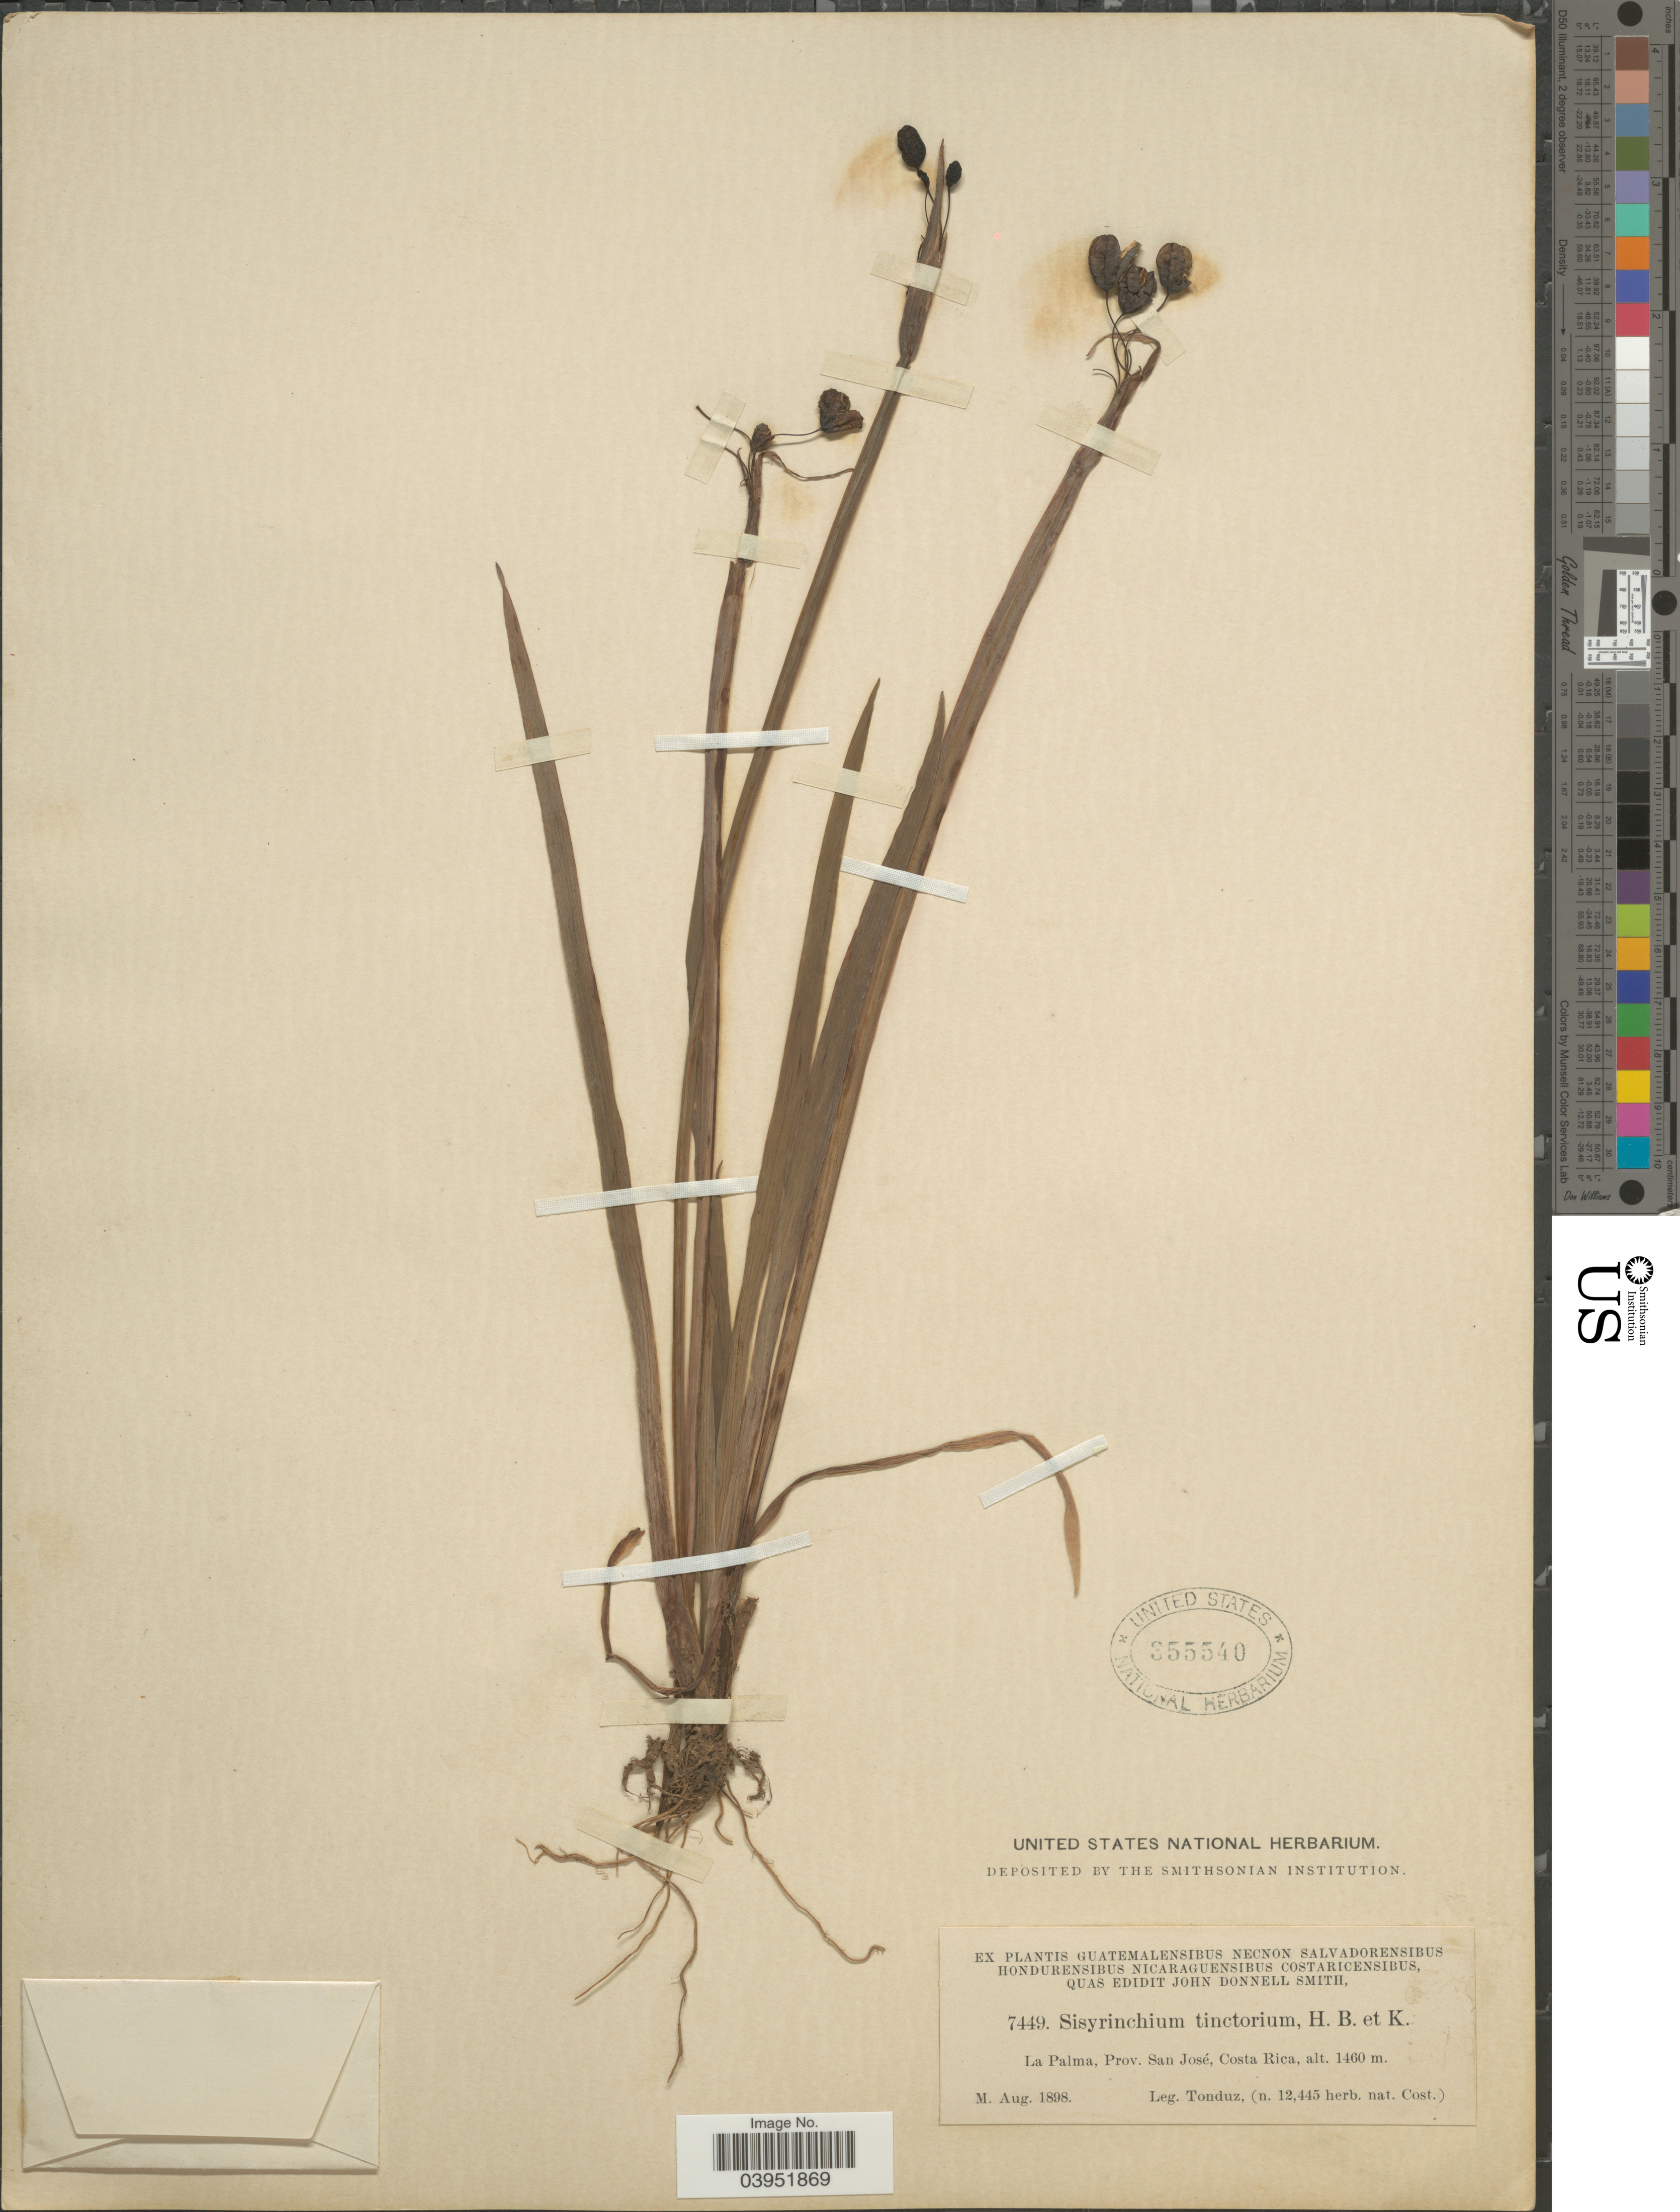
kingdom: Plantae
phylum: Tracheophyta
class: Liliopsida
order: Asparagales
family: Iridaceae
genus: Sisyrinchium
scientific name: Sisyrinchium tinctorium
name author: Kunth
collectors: Tonduz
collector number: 7449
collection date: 1898-08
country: Costa Rica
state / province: San José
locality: La Palma.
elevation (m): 1460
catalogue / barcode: US 355540